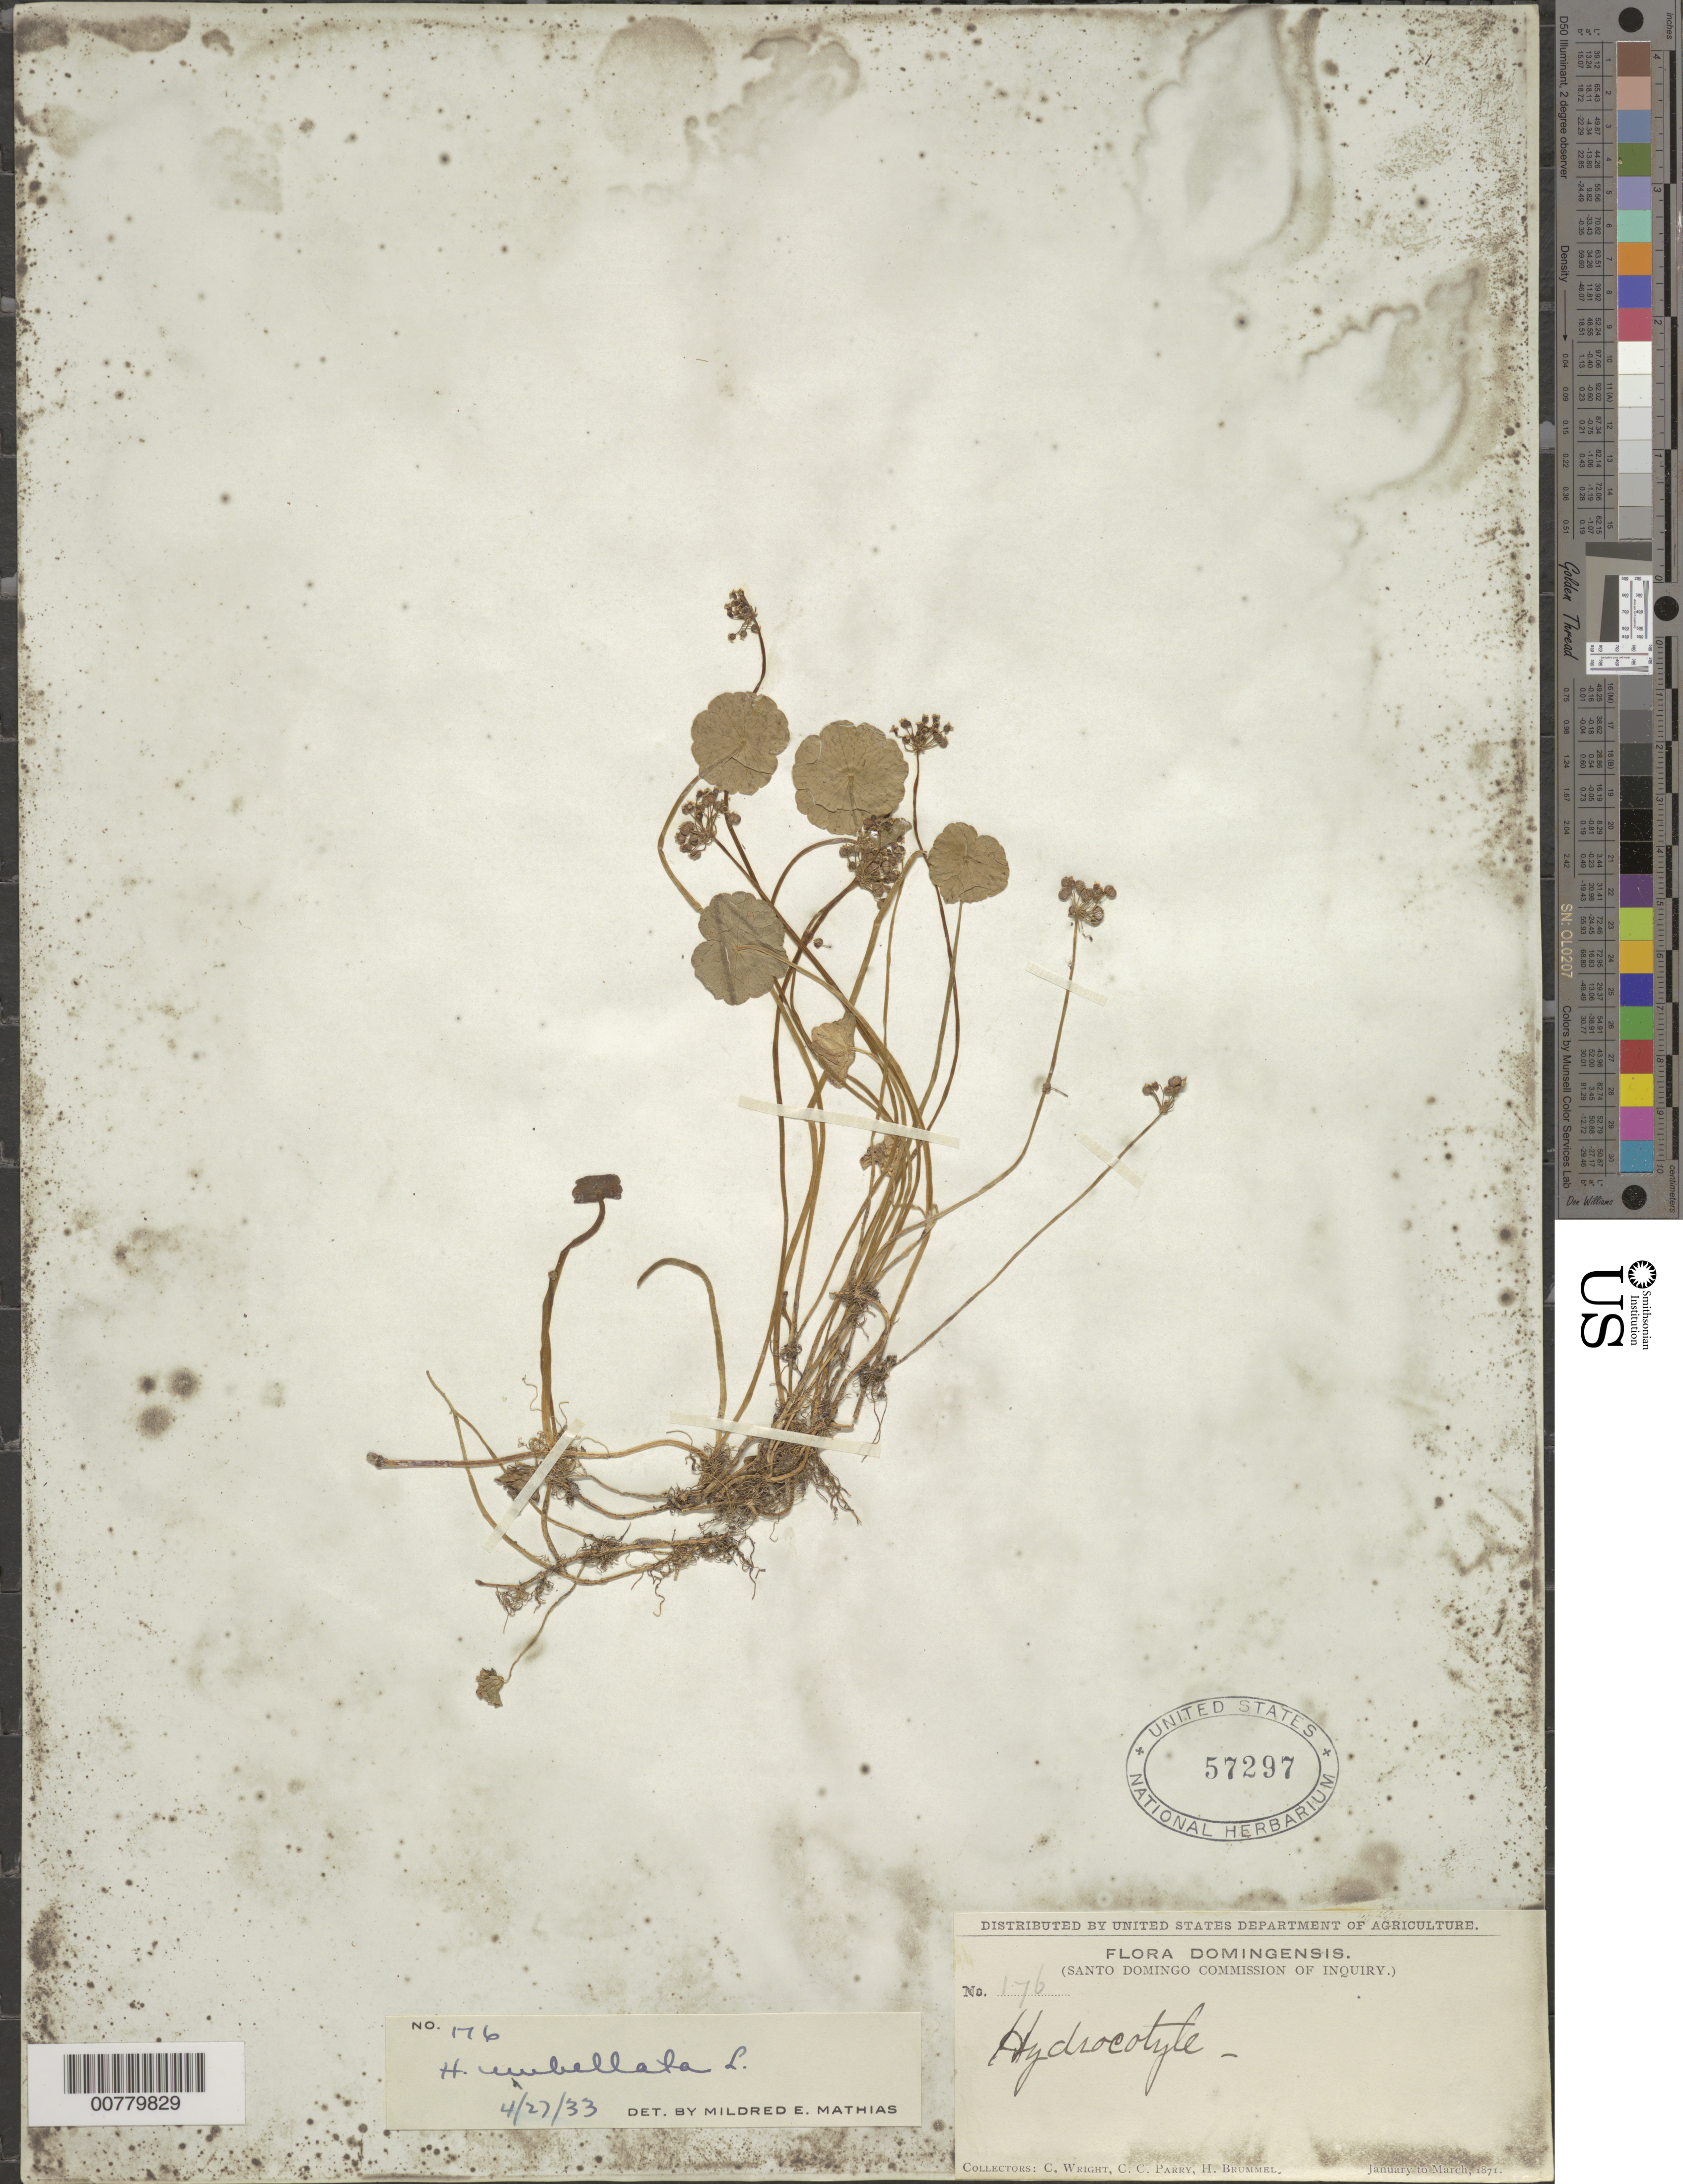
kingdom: Plantae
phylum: Tracheophyta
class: Magnoliopsida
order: Apiales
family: Araliaceae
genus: Hydrocotyle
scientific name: Hydrocotyle umbellata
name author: L.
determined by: Mathias, M. E.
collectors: C. Wright, C. C. Parry & H. Brummel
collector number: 176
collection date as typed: Jan 1871 to -- Mar 1871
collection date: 1871-01/1871-03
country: Dominican Republic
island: Hispaniola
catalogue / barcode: US 57297